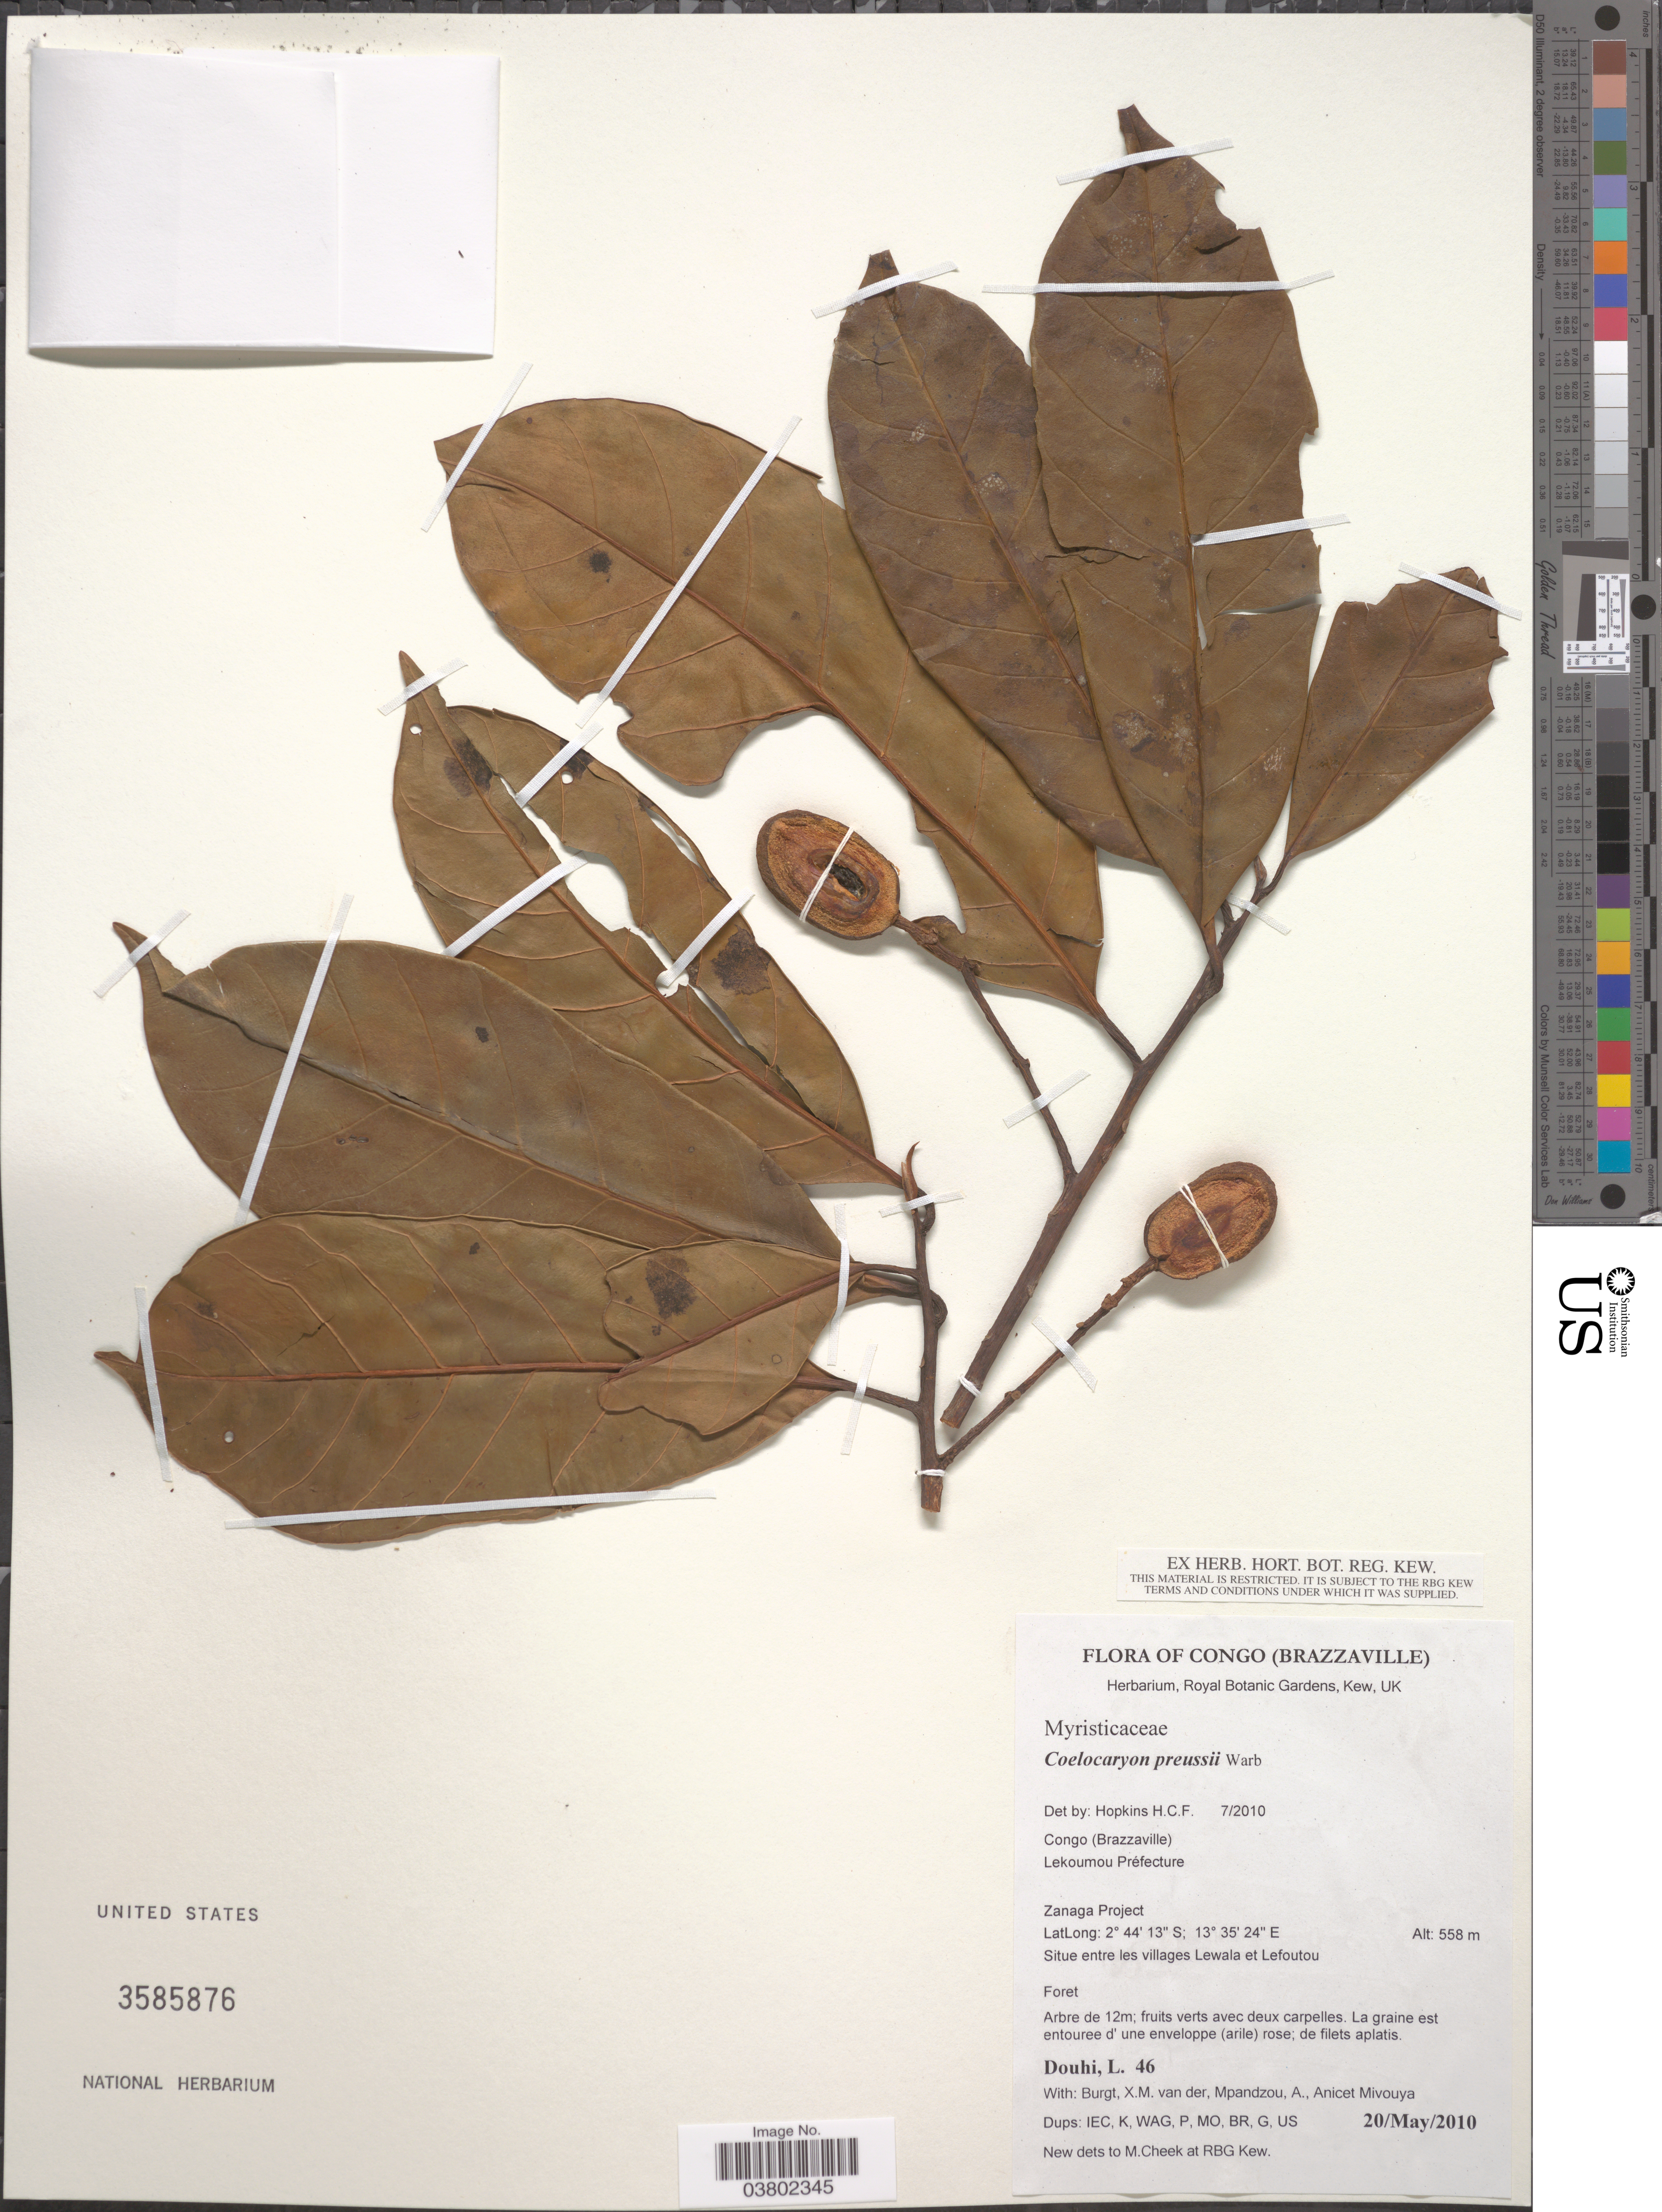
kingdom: Plantae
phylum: Tracheophyta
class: Magnoliopsida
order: Magnoliales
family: Myristicaceae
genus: Coelocaryon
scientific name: Coelocaryon preussii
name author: Warb.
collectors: L. Douhi, X. M. van der Burgt, A. Mpandzou & A. Mivouya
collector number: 46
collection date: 2010-05-20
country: Congo, Republic of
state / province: Lekoumou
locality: (Brazzaville) Lekoumou Préfecture. Zanaga Project. Situe entre les villages Lewala et Lefoutou.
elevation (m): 558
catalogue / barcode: US 3585876